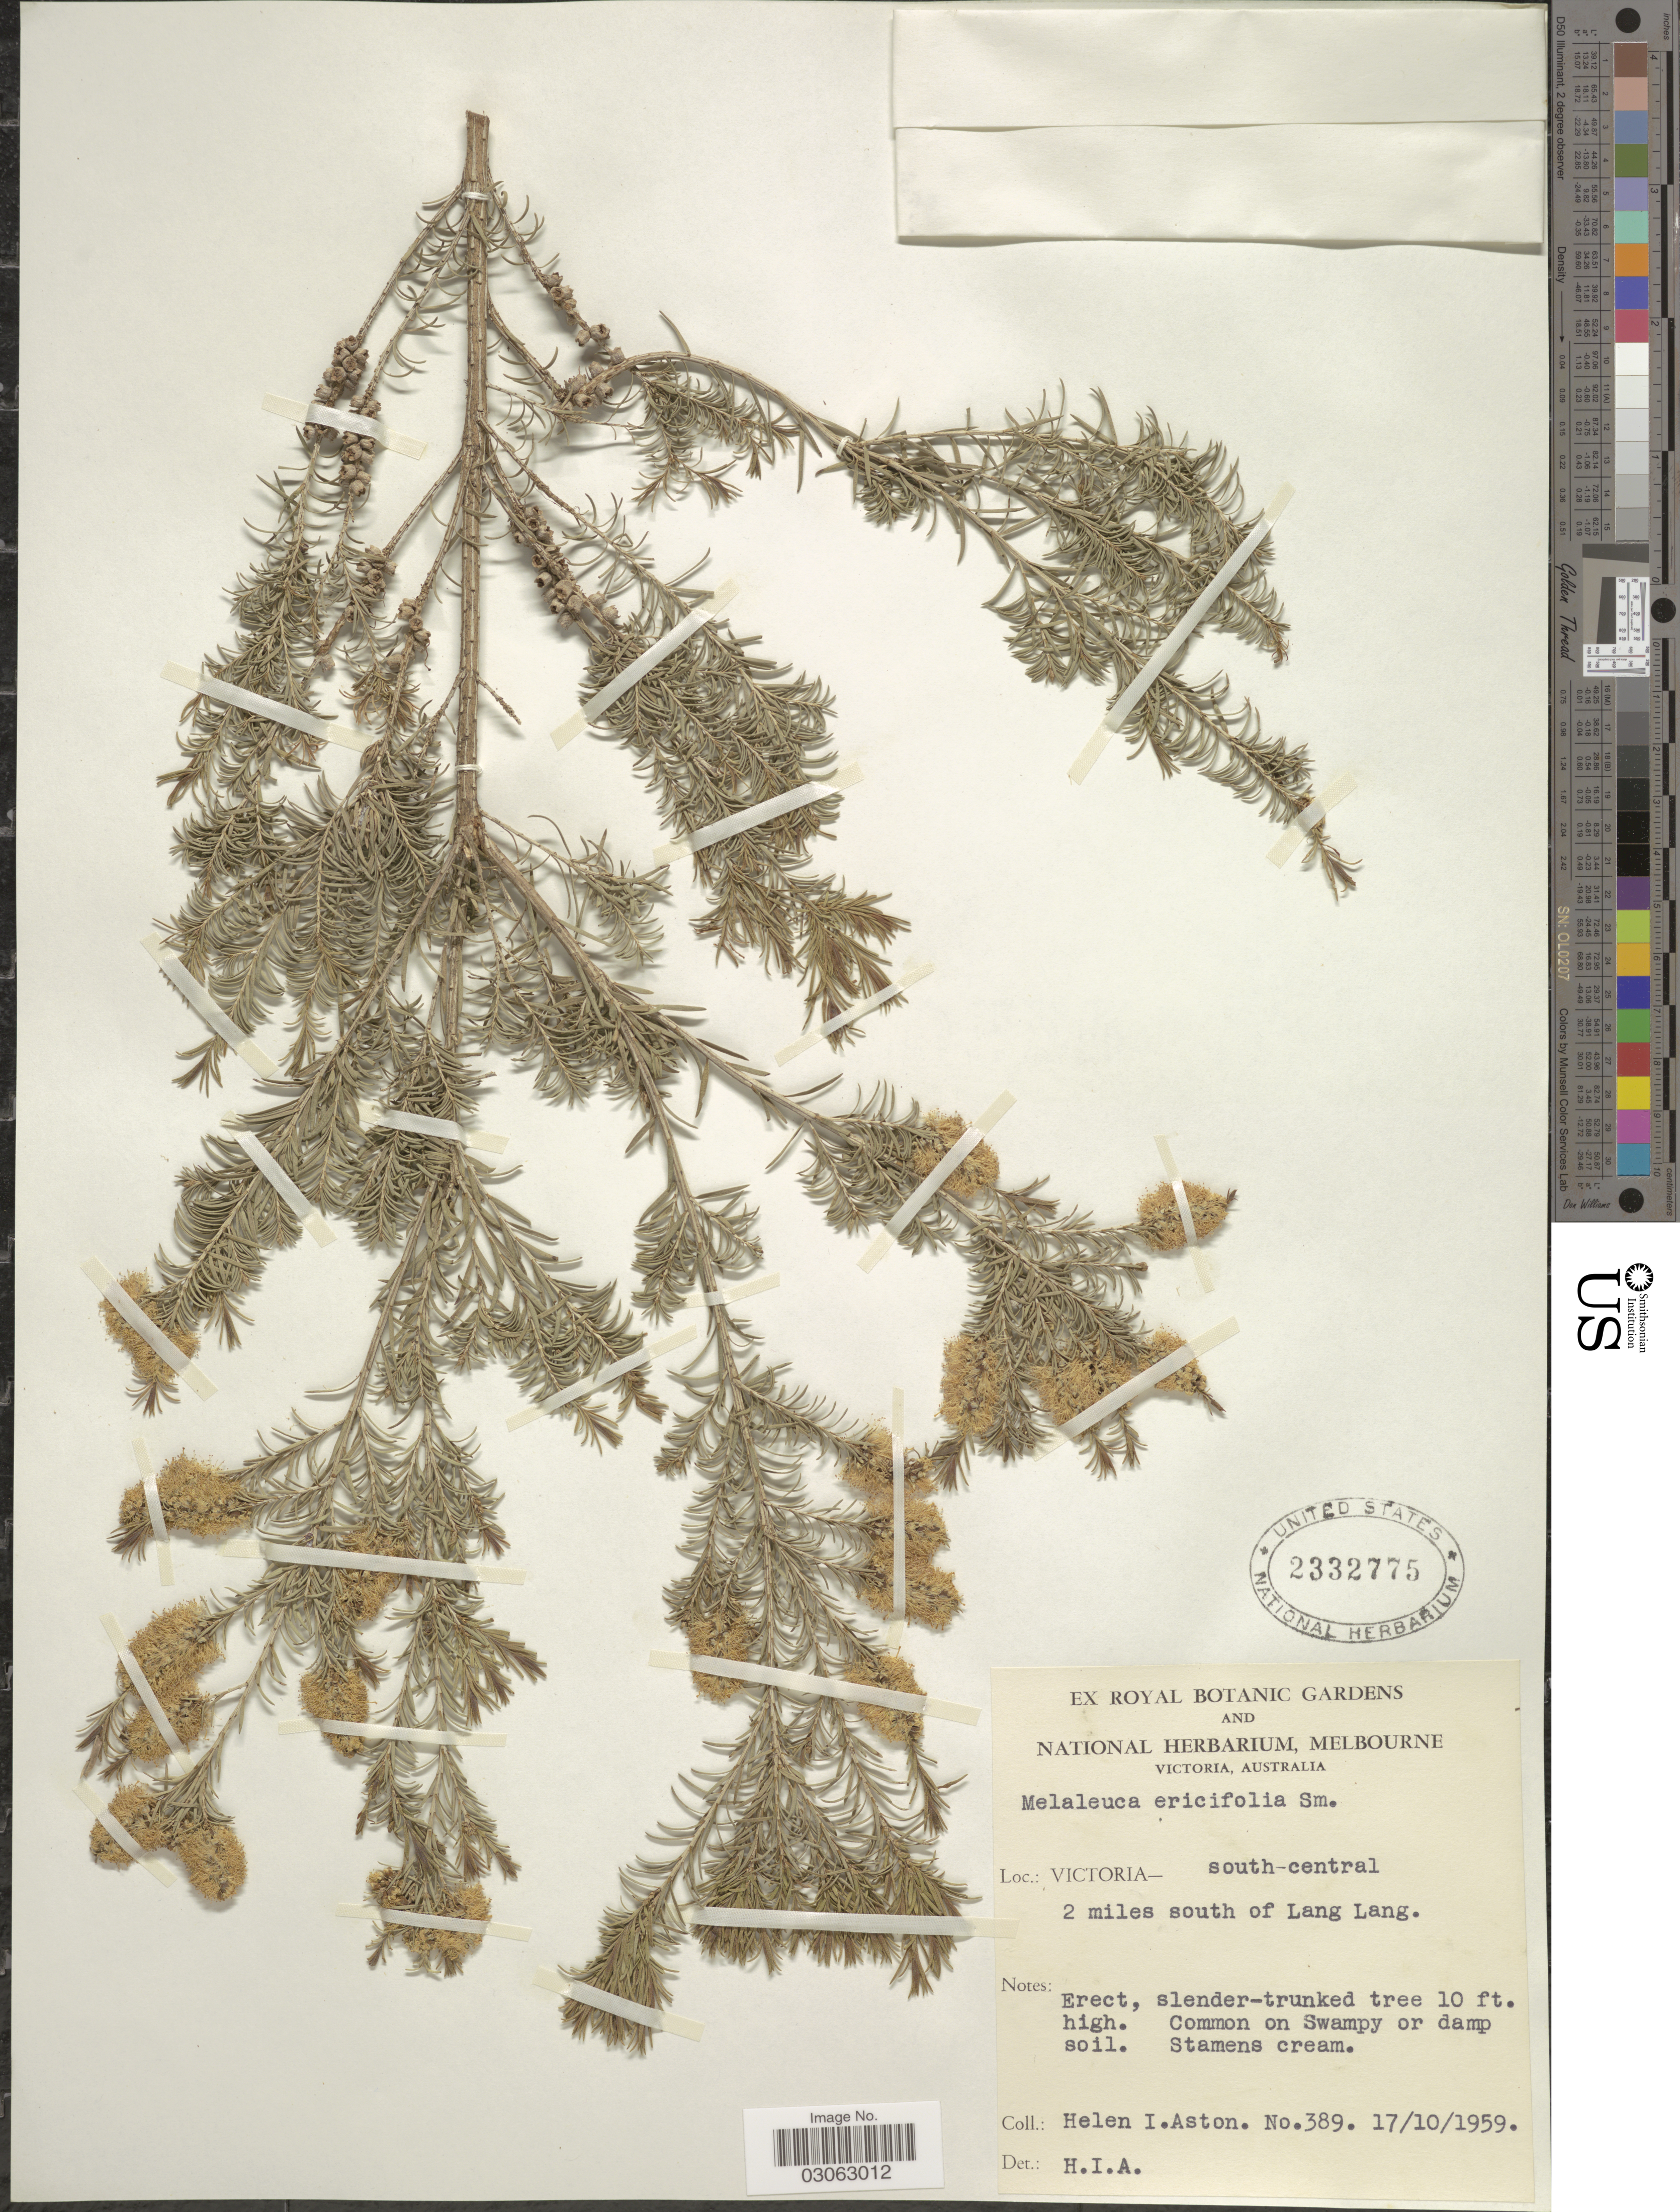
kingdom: Plantae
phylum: Tracheophyta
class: Magnoliopsida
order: Myrtales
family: Myrtaceae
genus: Melaleuca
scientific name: Melaleuca ericifolia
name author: Sm.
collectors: H. I. Aston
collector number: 389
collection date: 1959-10-17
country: Australia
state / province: Victoria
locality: Victoria - south-central. 2 miles south of Lang Lang.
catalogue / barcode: US 2332775